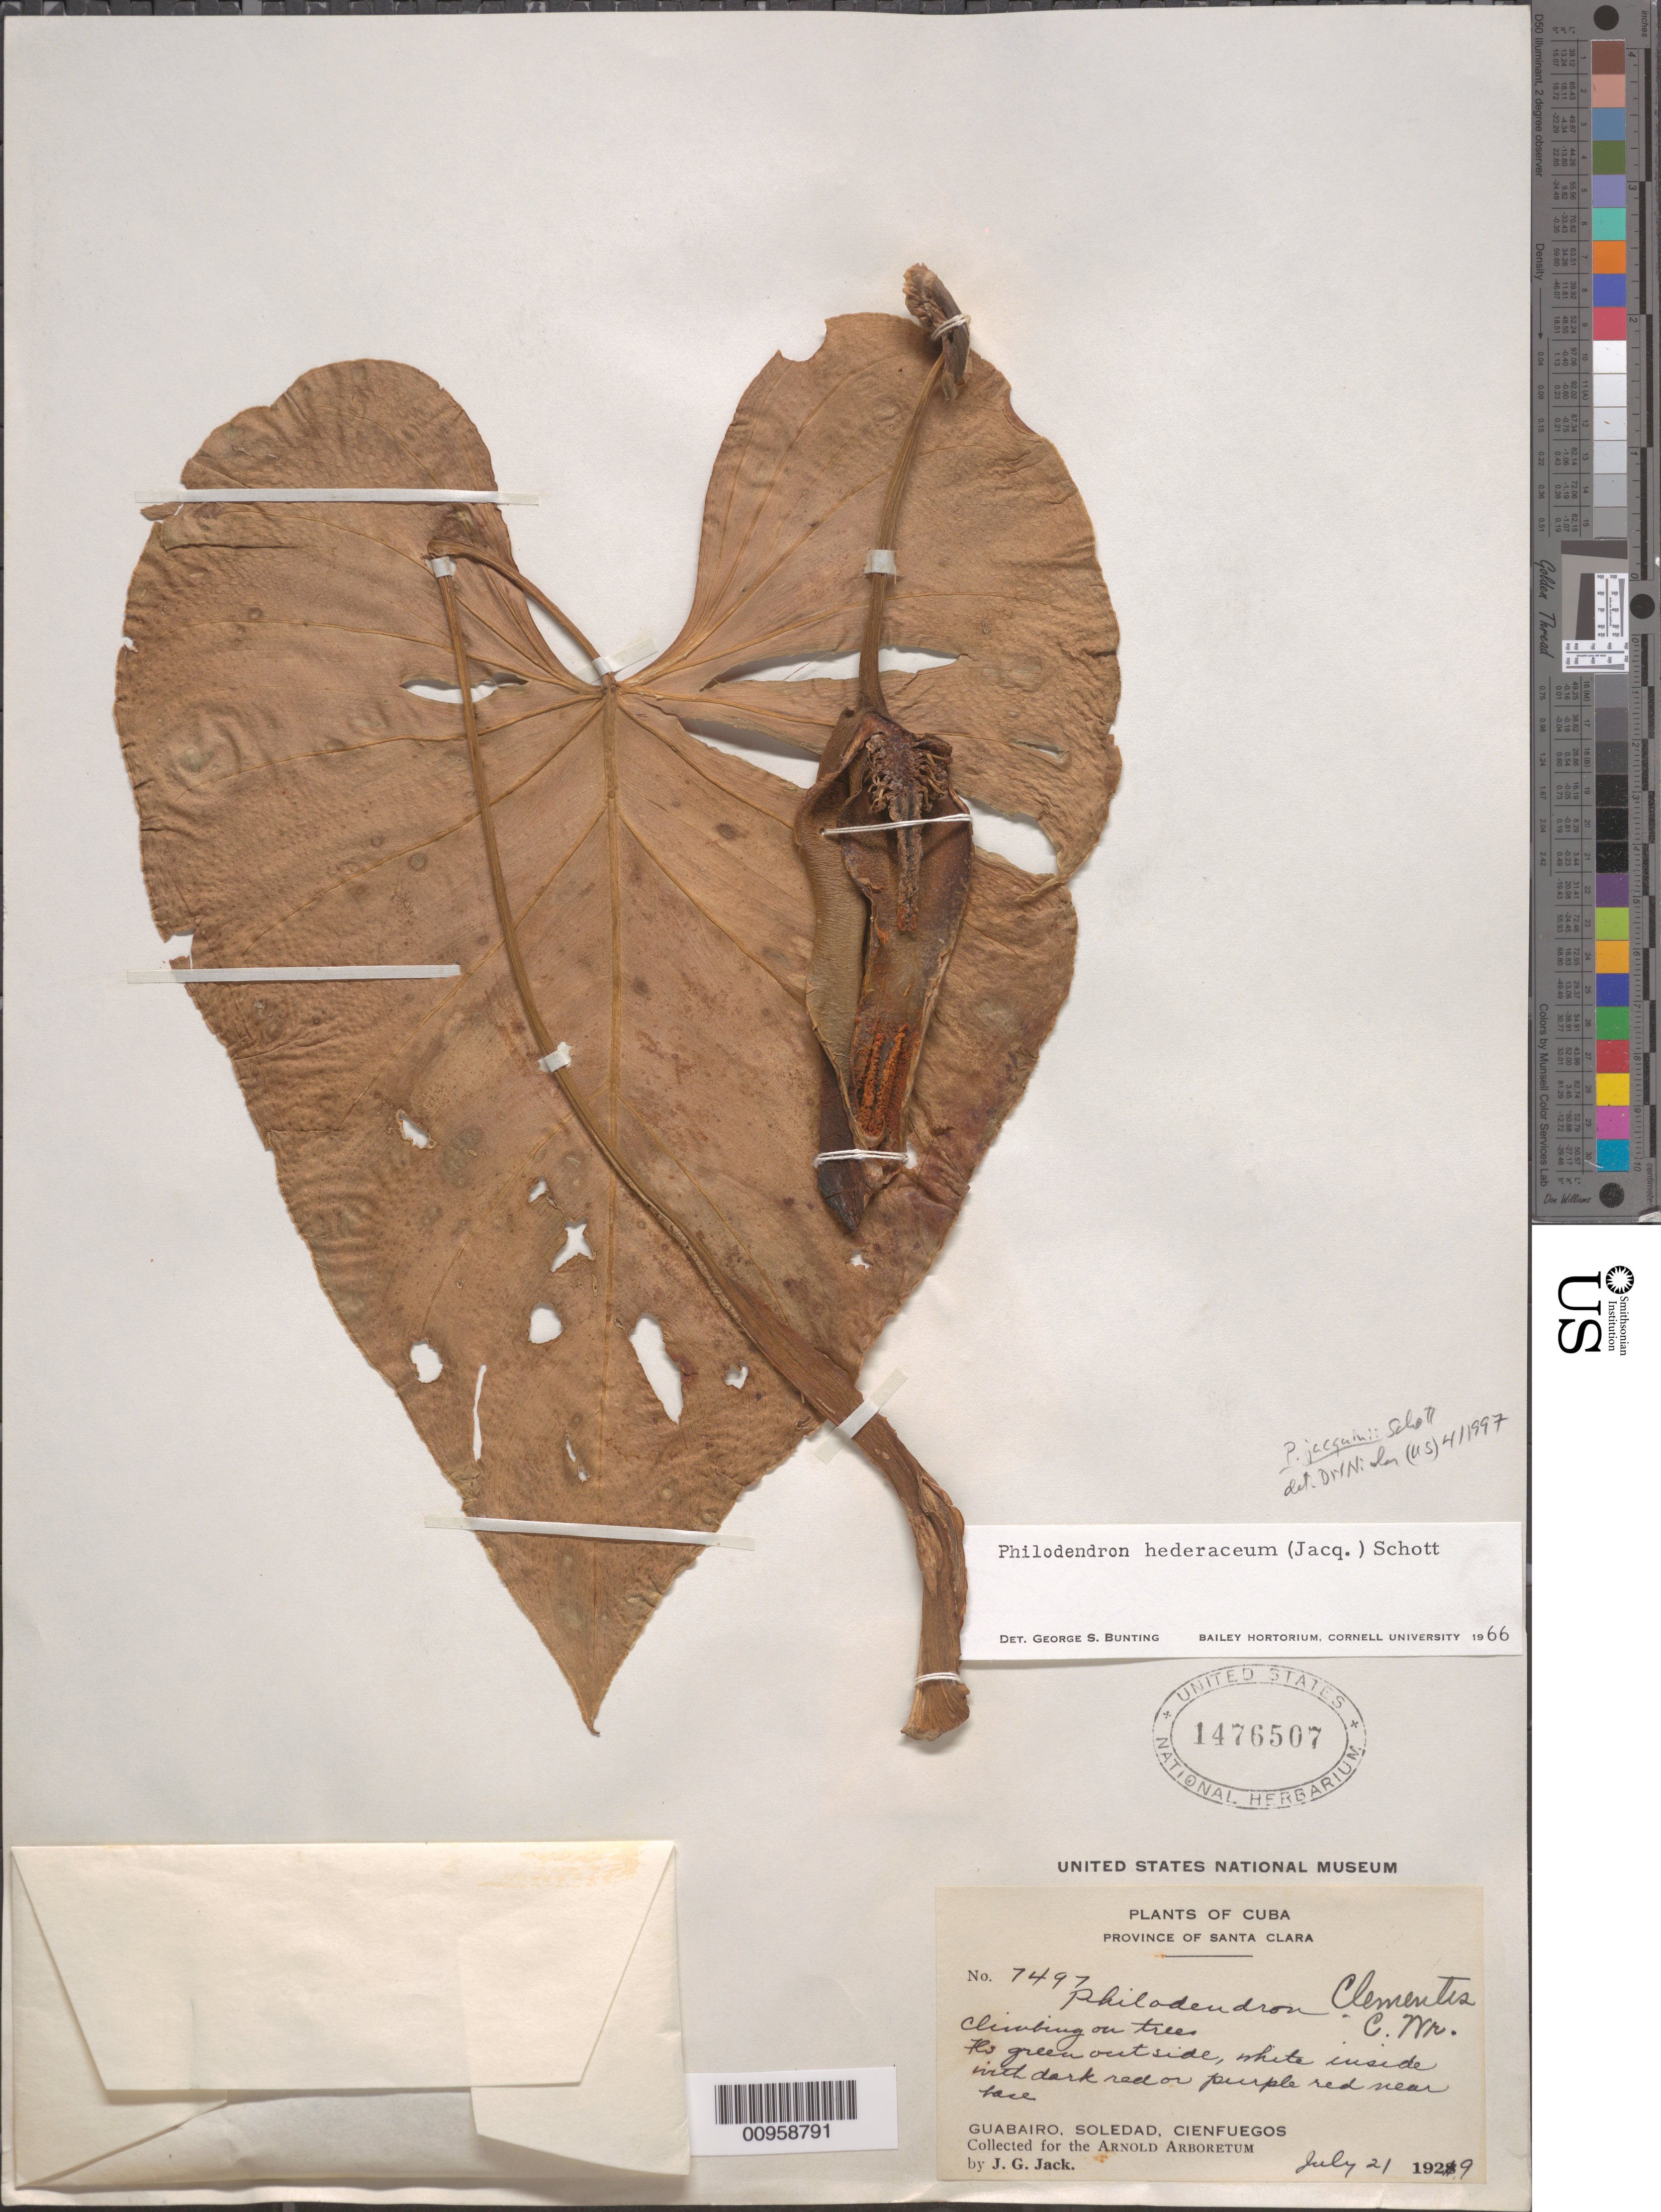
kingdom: Plantae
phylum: Tracheophyta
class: Liliopsida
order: Alismatales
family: Araceae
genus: Philodendron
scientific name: Philodendron hederaceum var. hederaceum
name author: (Jacq.) Schott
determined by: Nicolson, Dan H.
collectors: J. G. Jack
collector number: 7497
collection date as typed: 21 Jul 1929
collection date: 1929-07-21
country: Cuba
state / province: Cienfuegos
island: Cuba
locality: Guabairo, Soledad, Cienfuegos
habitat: Climbing on trees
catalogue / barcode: US 1476507